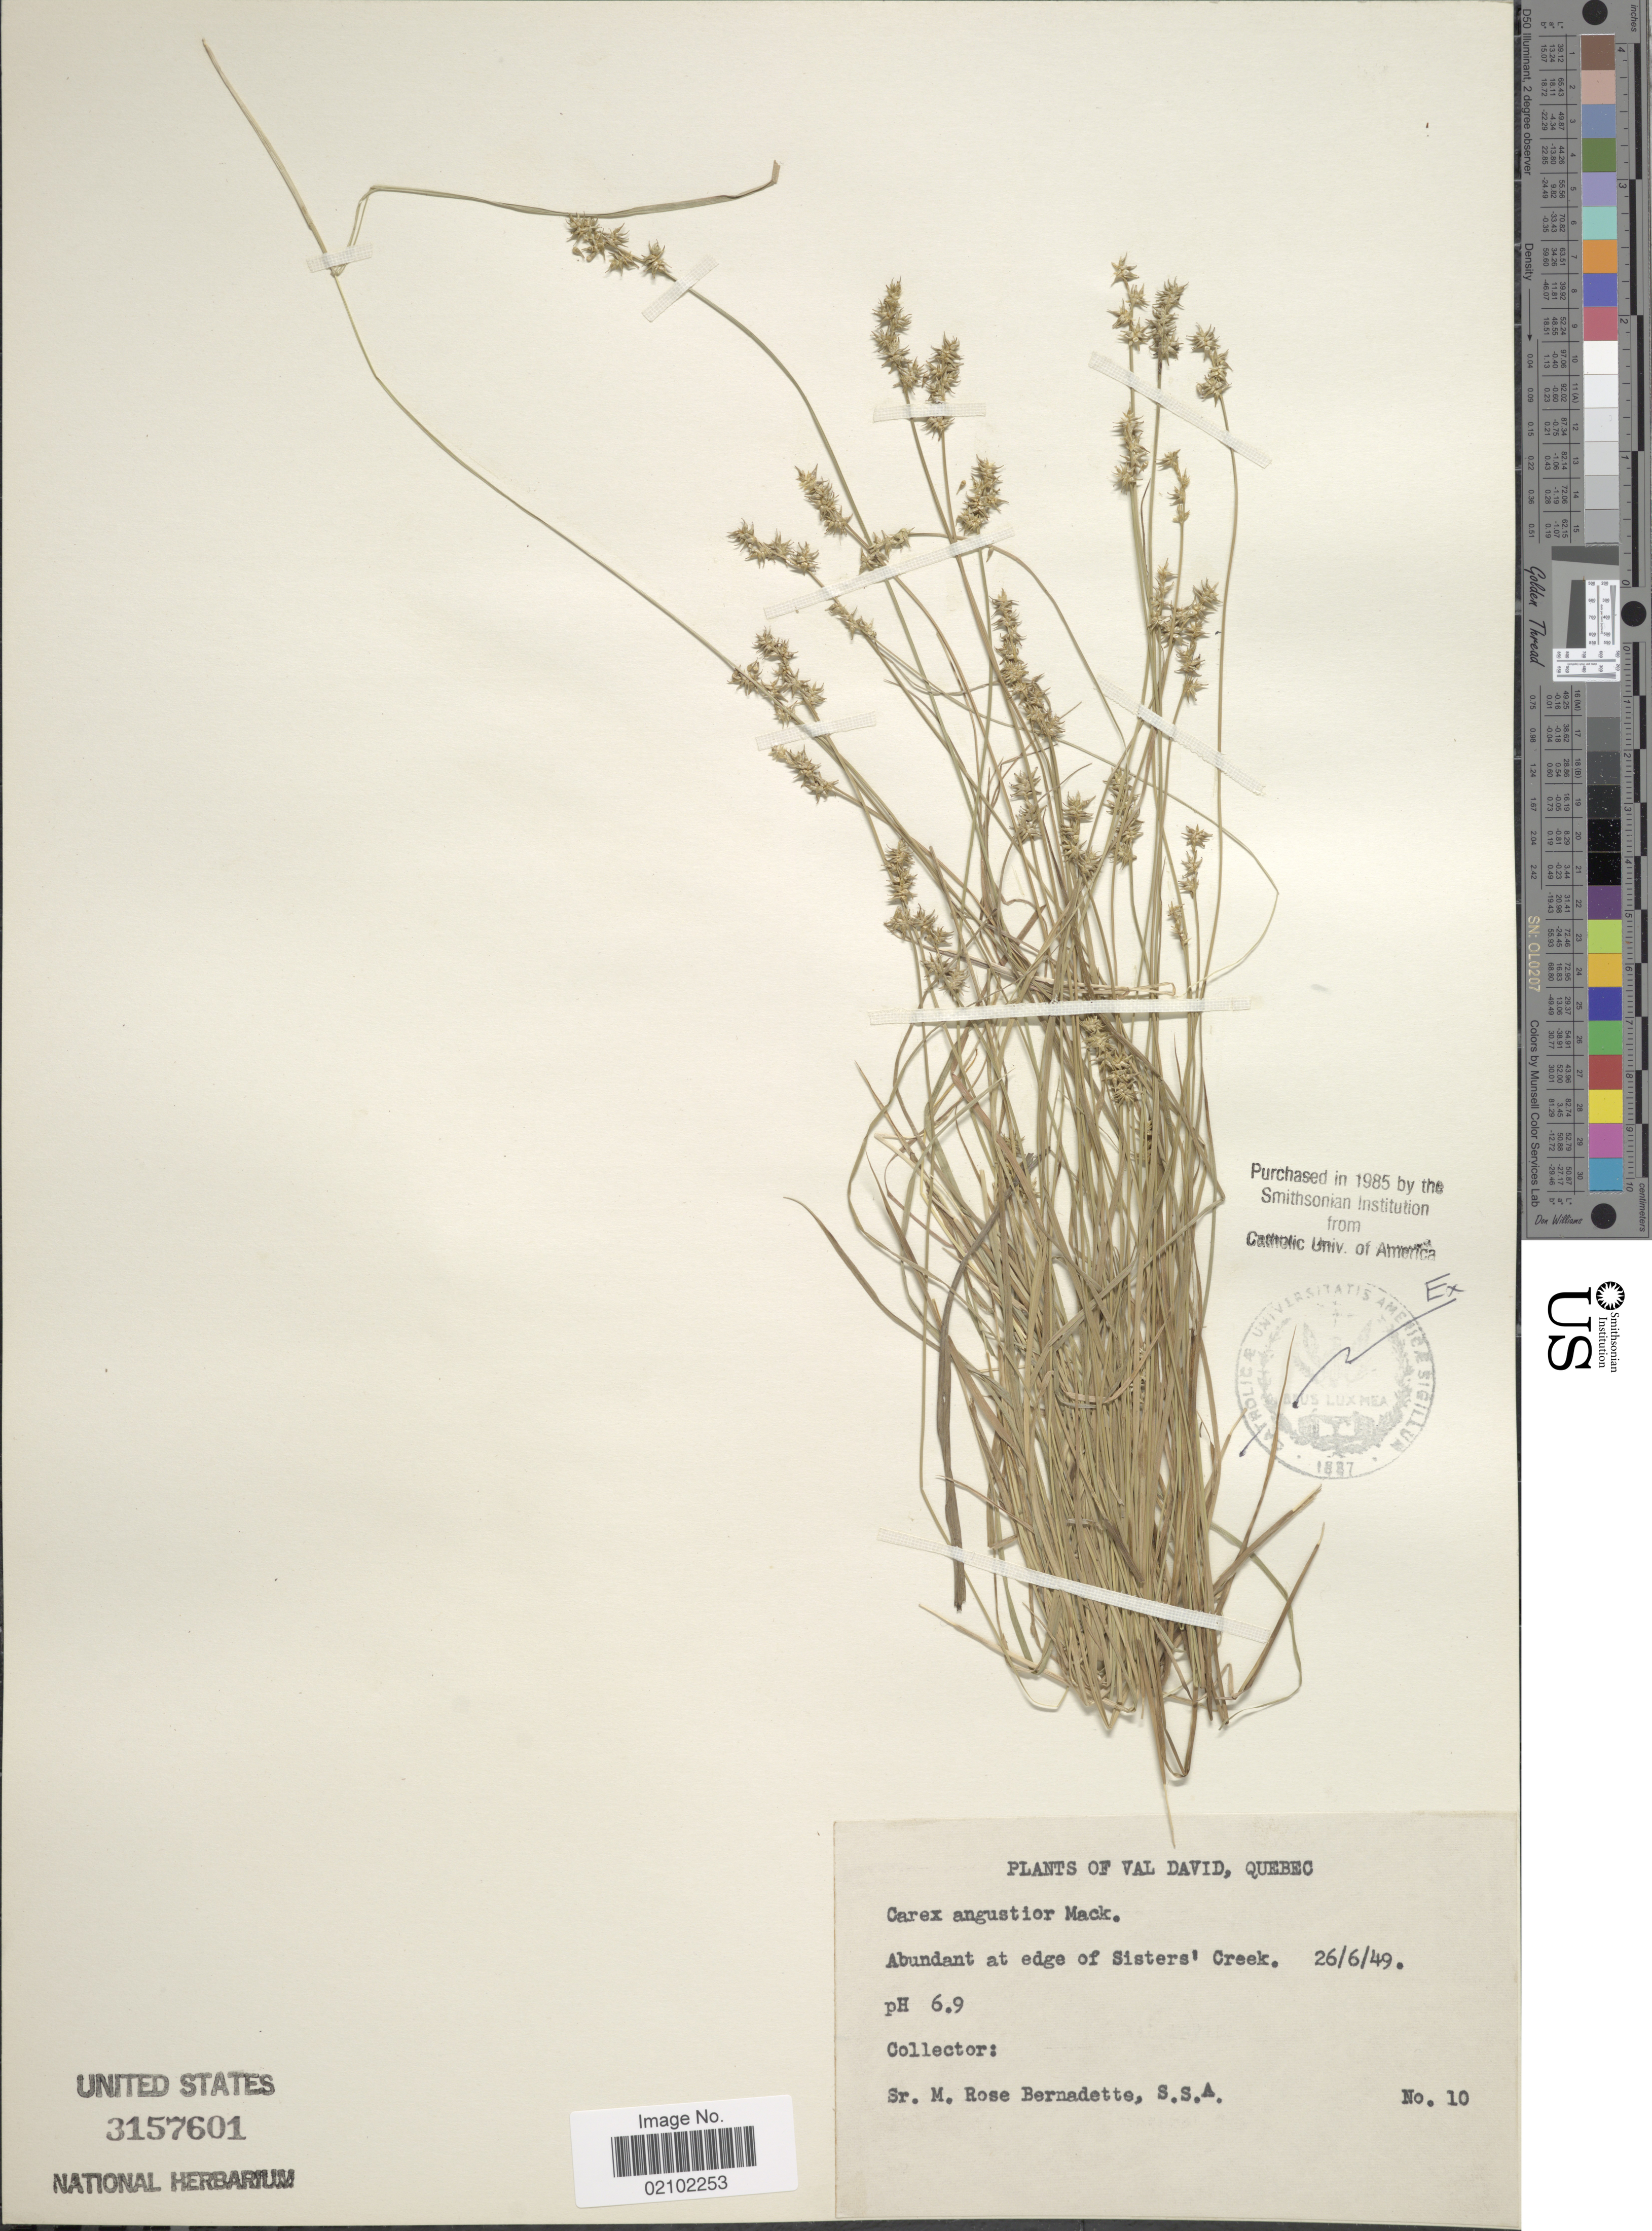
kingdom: Plantae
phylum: Tracheophyta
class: Liliopsida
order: Poales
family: Cyperaceae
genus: Carex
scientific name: Carex echinata subsp. echinata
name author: Murray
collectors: M. Bernadette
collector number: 10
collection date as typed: Transcribed d/m/y: 26/6/49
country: Canada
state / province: Quebec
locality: Val David. At edge of Sister's Creek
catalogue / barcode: US 3157601